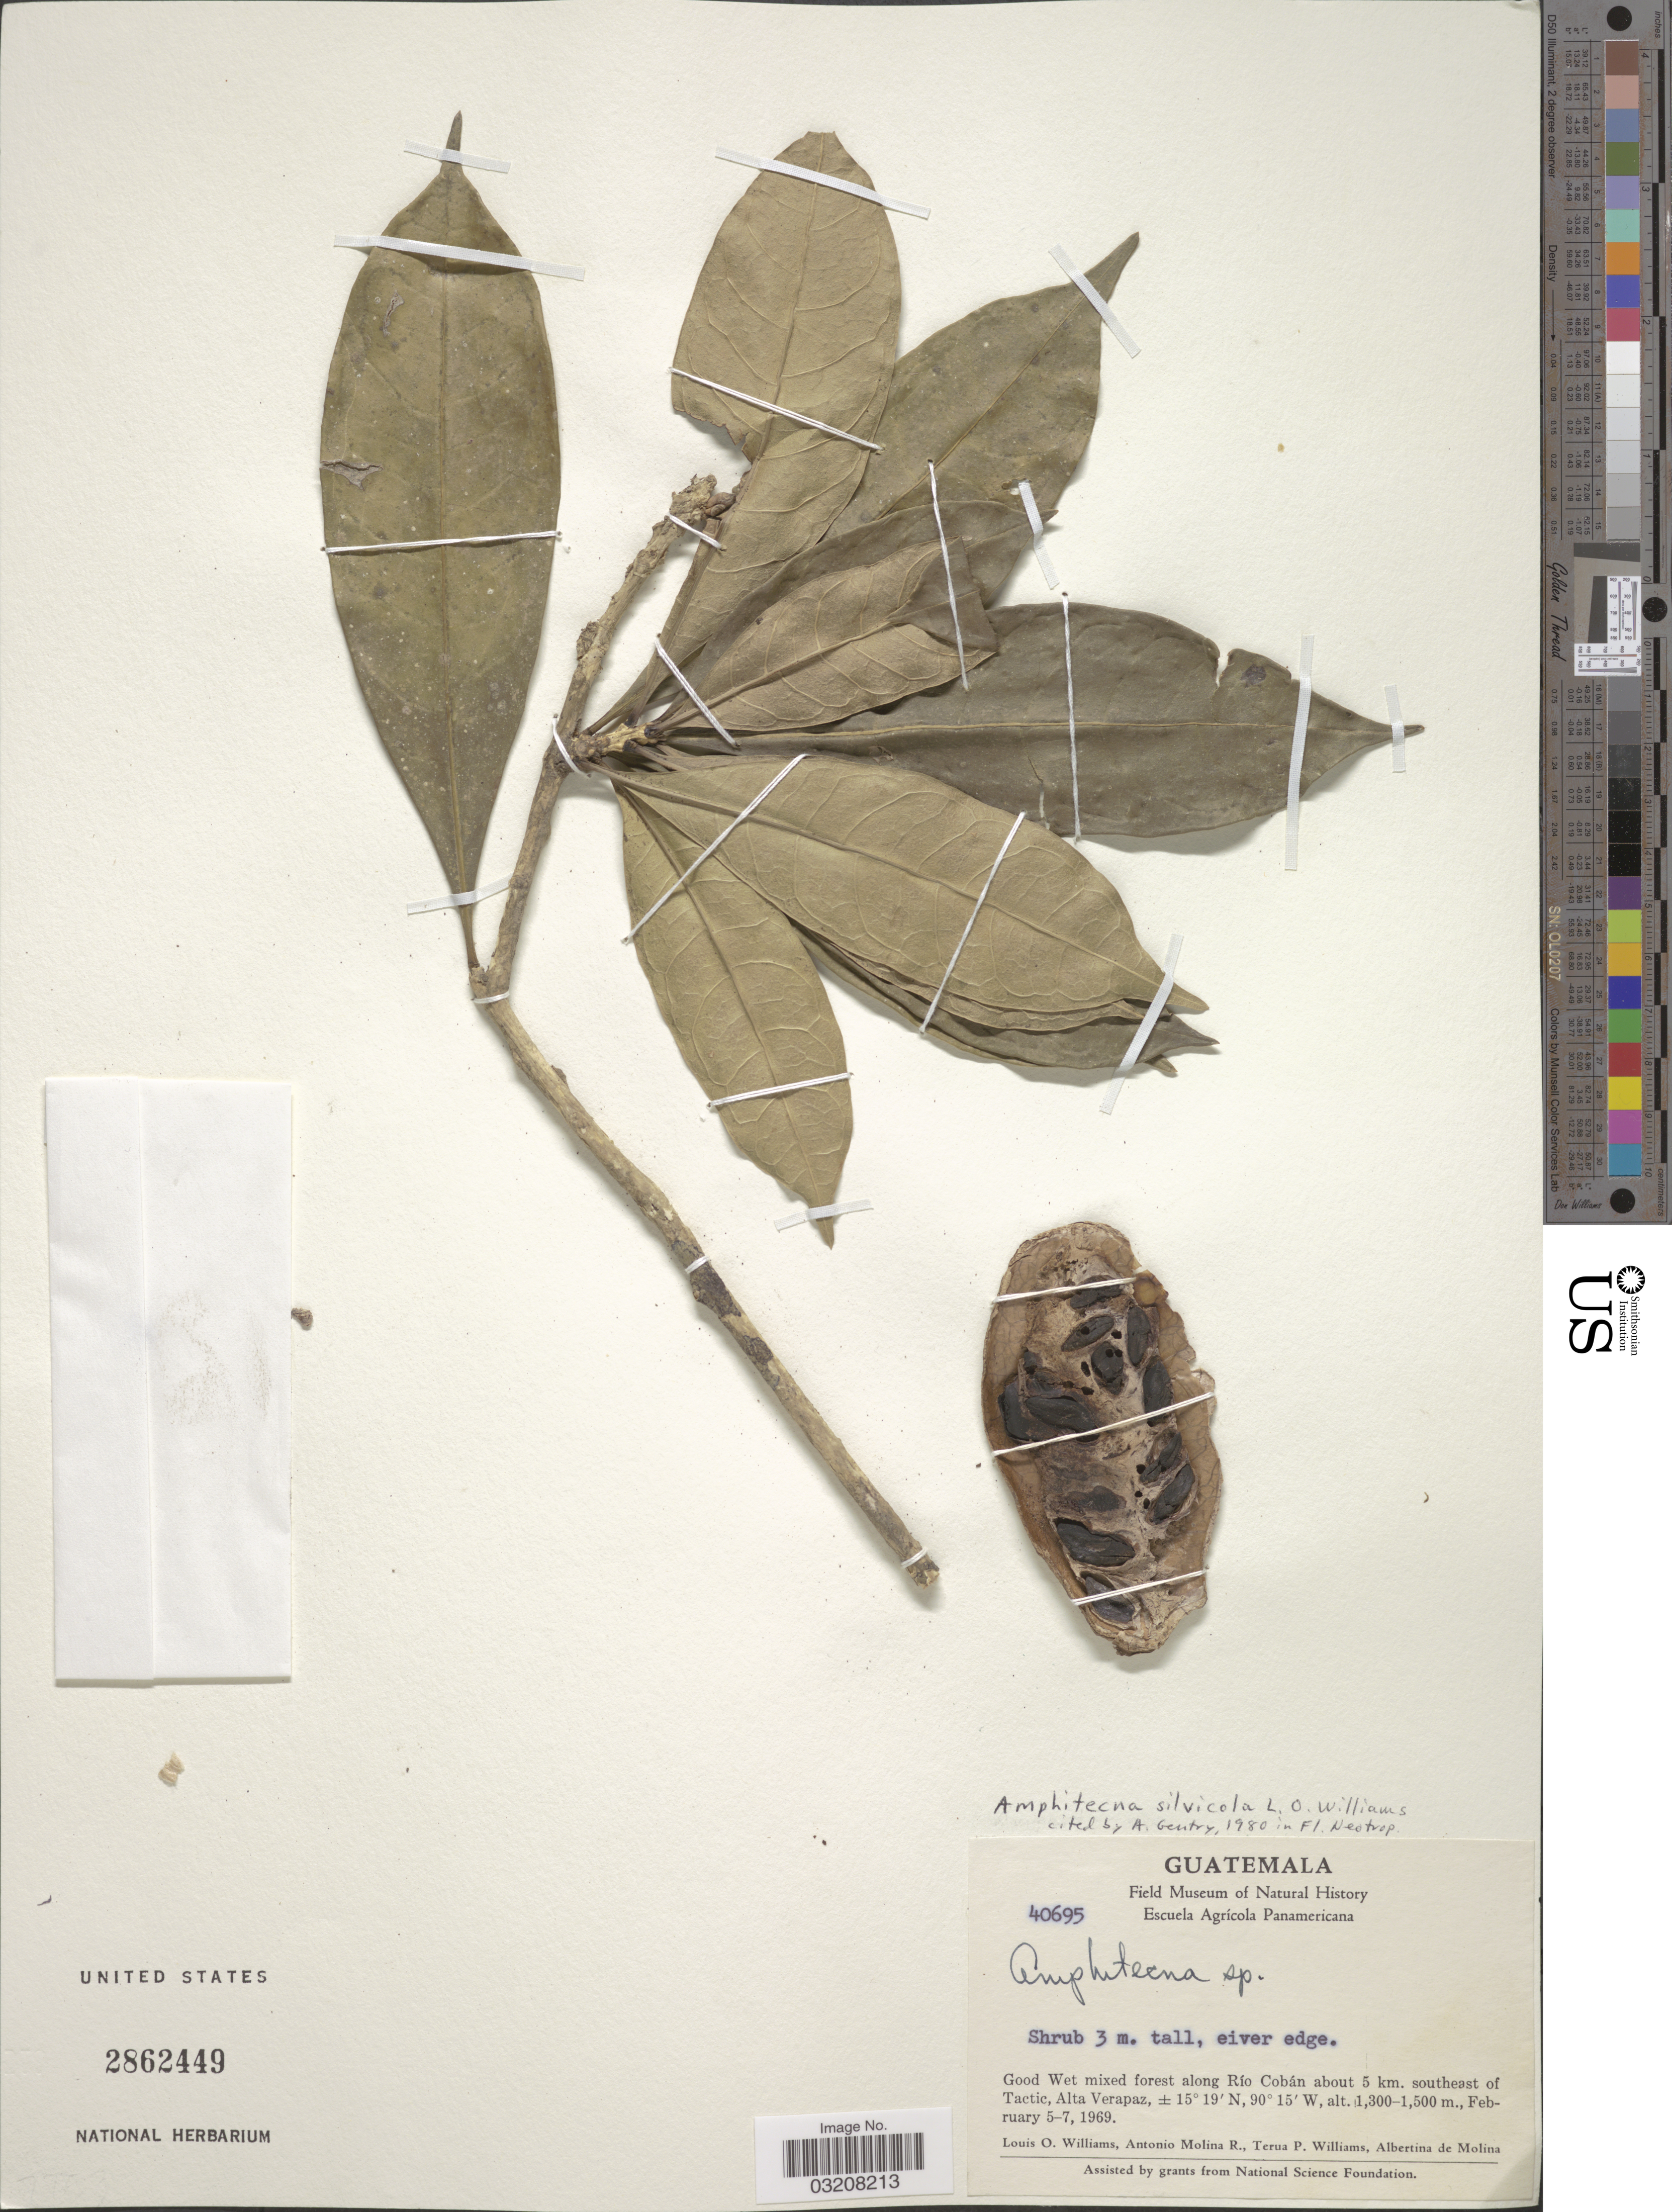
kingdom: Plantae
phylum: Tracheophyta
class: Magnoliopsida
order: Lamiales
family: Bignoniaceae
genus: Amphitecna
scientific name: Amphitecna silvicola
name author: L.O. Williams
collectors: L. O. Williams, A. Molina R., T. P. Williams & A. R. Molina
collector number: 40695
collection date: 1969-02-05/1969-02-07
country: Guatemala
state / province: Alta Verapaz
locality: Good Wet mixed forest along Río Cobán aboout 5 km. southeast of Tactic.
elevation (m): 1300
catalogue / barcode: US 2862449